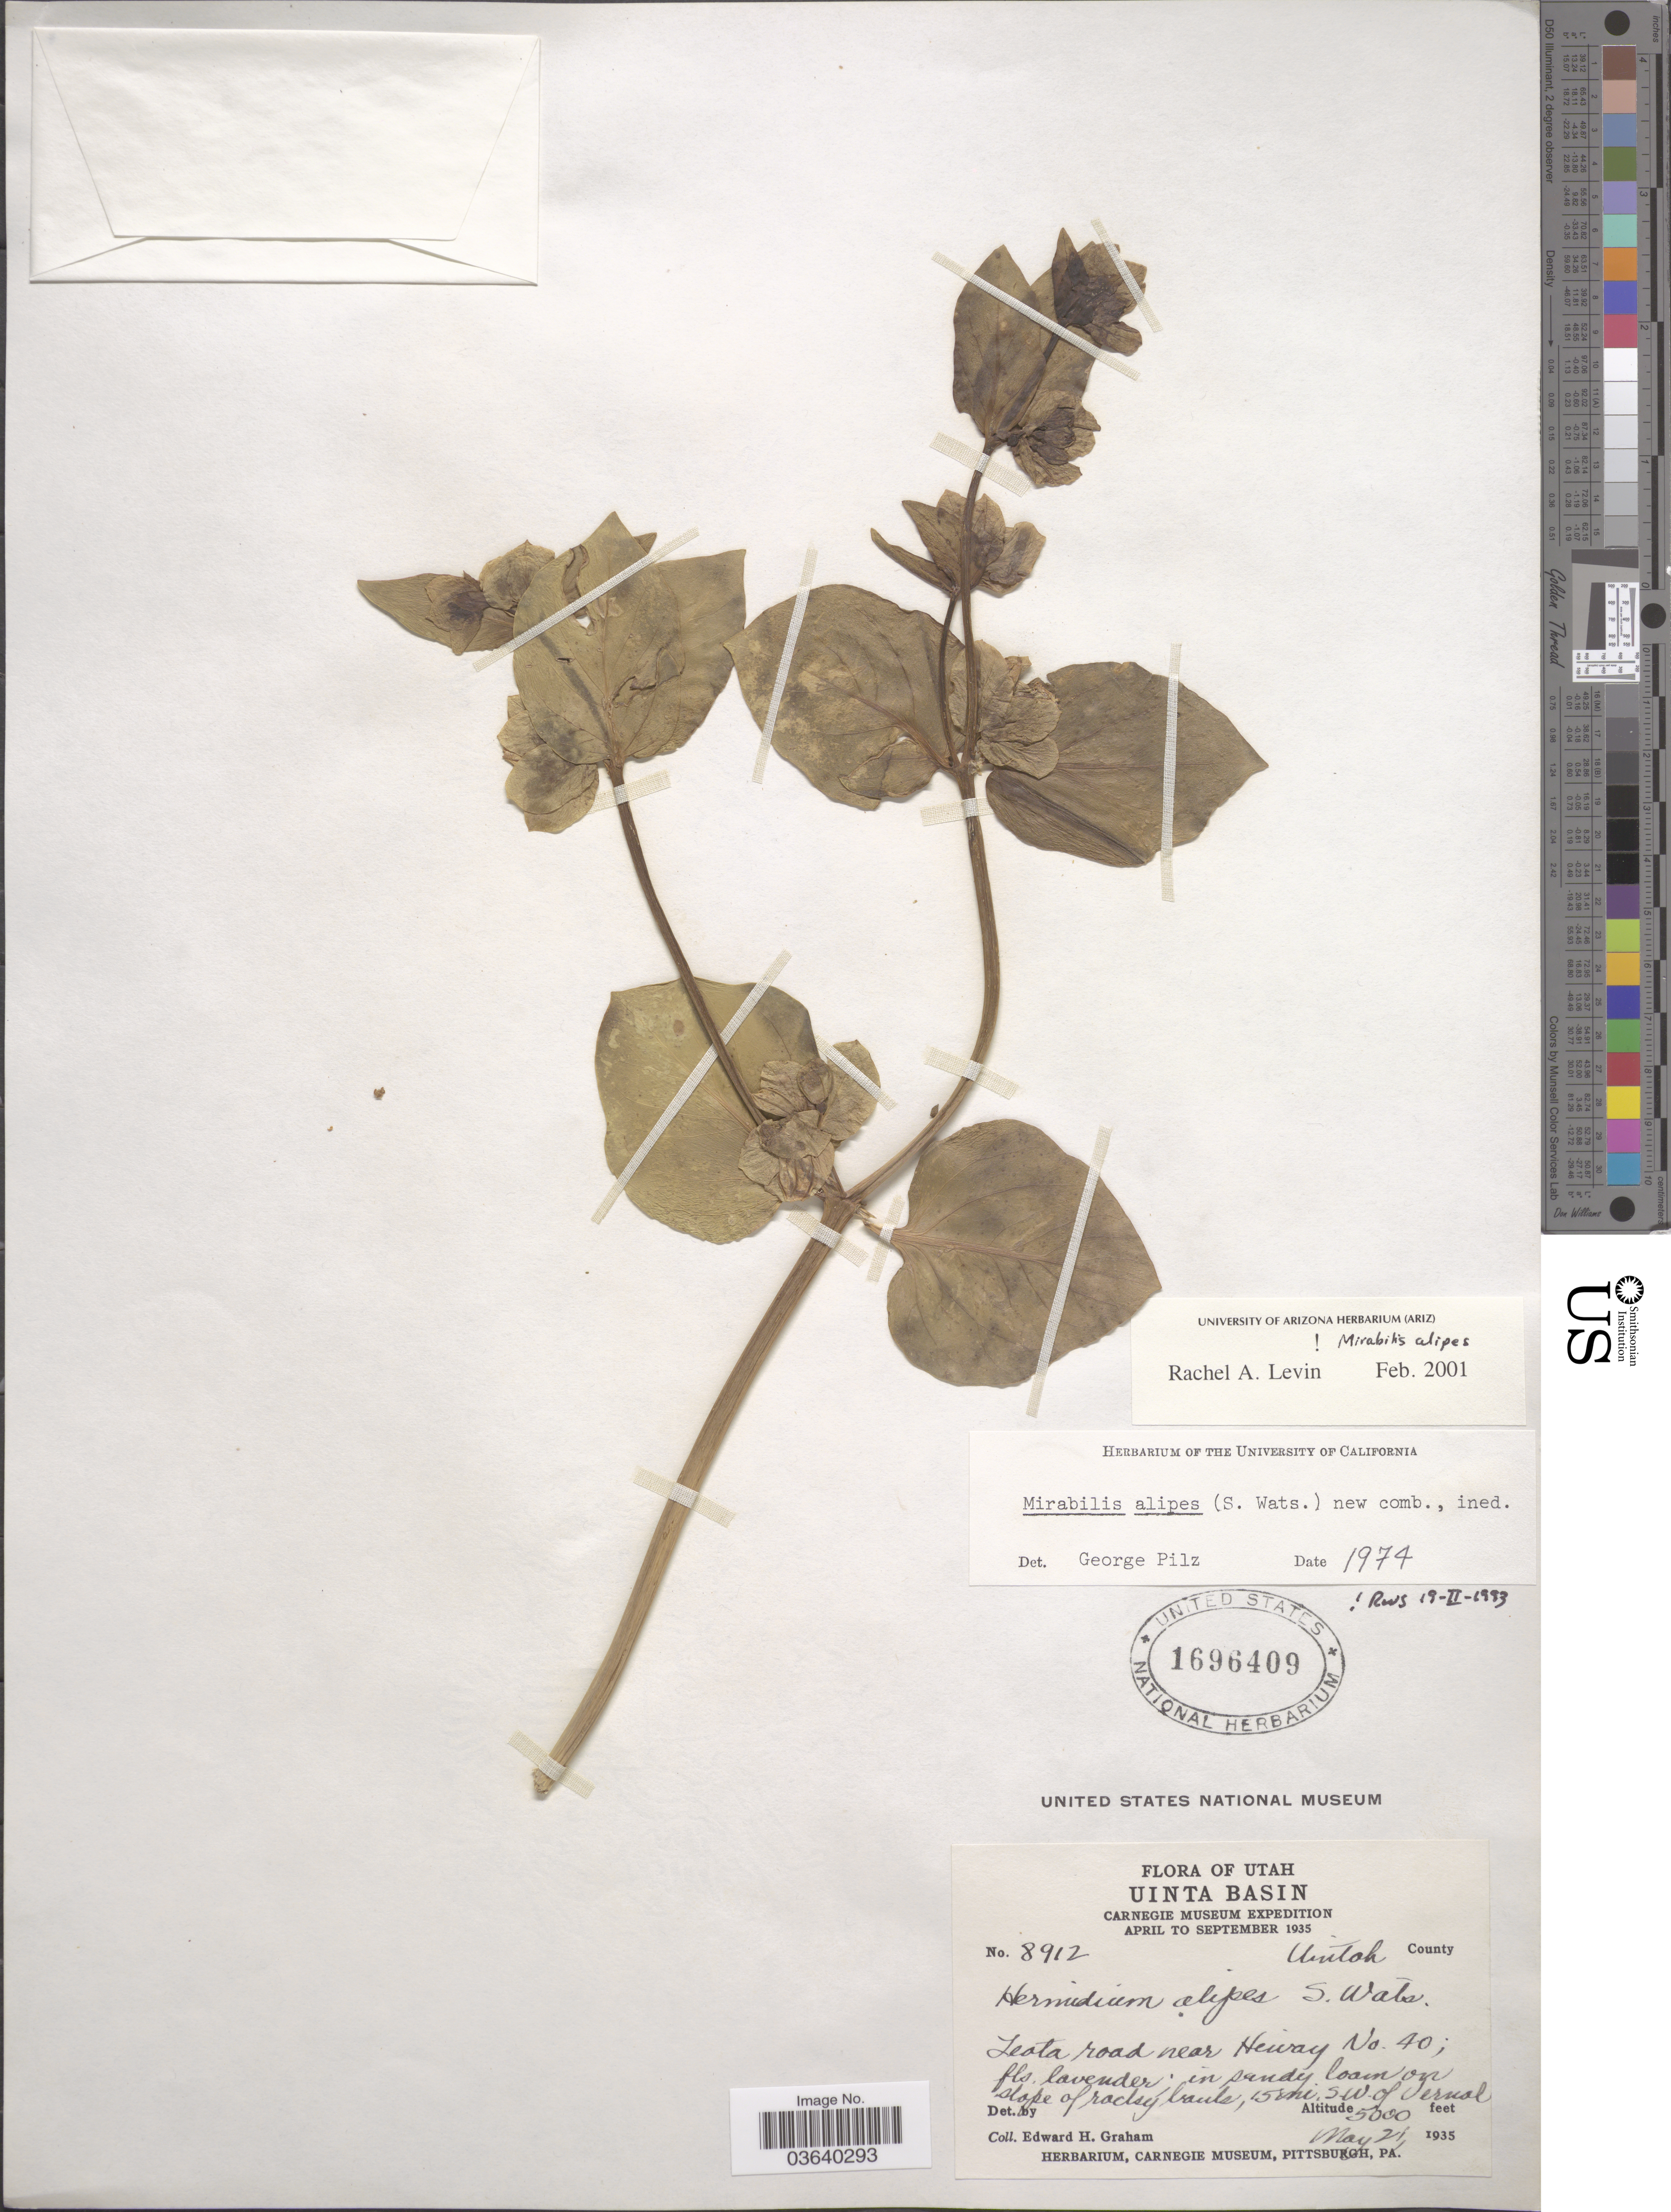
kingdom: Plantae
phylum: Tracheophyta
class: Magnoliopsida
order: Caryophyllales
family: Nyctaginaceae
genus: Mirabilis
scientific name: Mirabilis alipes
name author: (S. Watson) Pilz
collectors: E. H. Graham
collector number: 8912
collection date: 1935-05-21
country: United States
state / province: Utah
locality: Uinta Basin. Uintah County. Leota road near Hiway No. 40. 15 mi. S.W. of Vernal.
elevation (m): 1524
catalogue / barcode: US 1696409